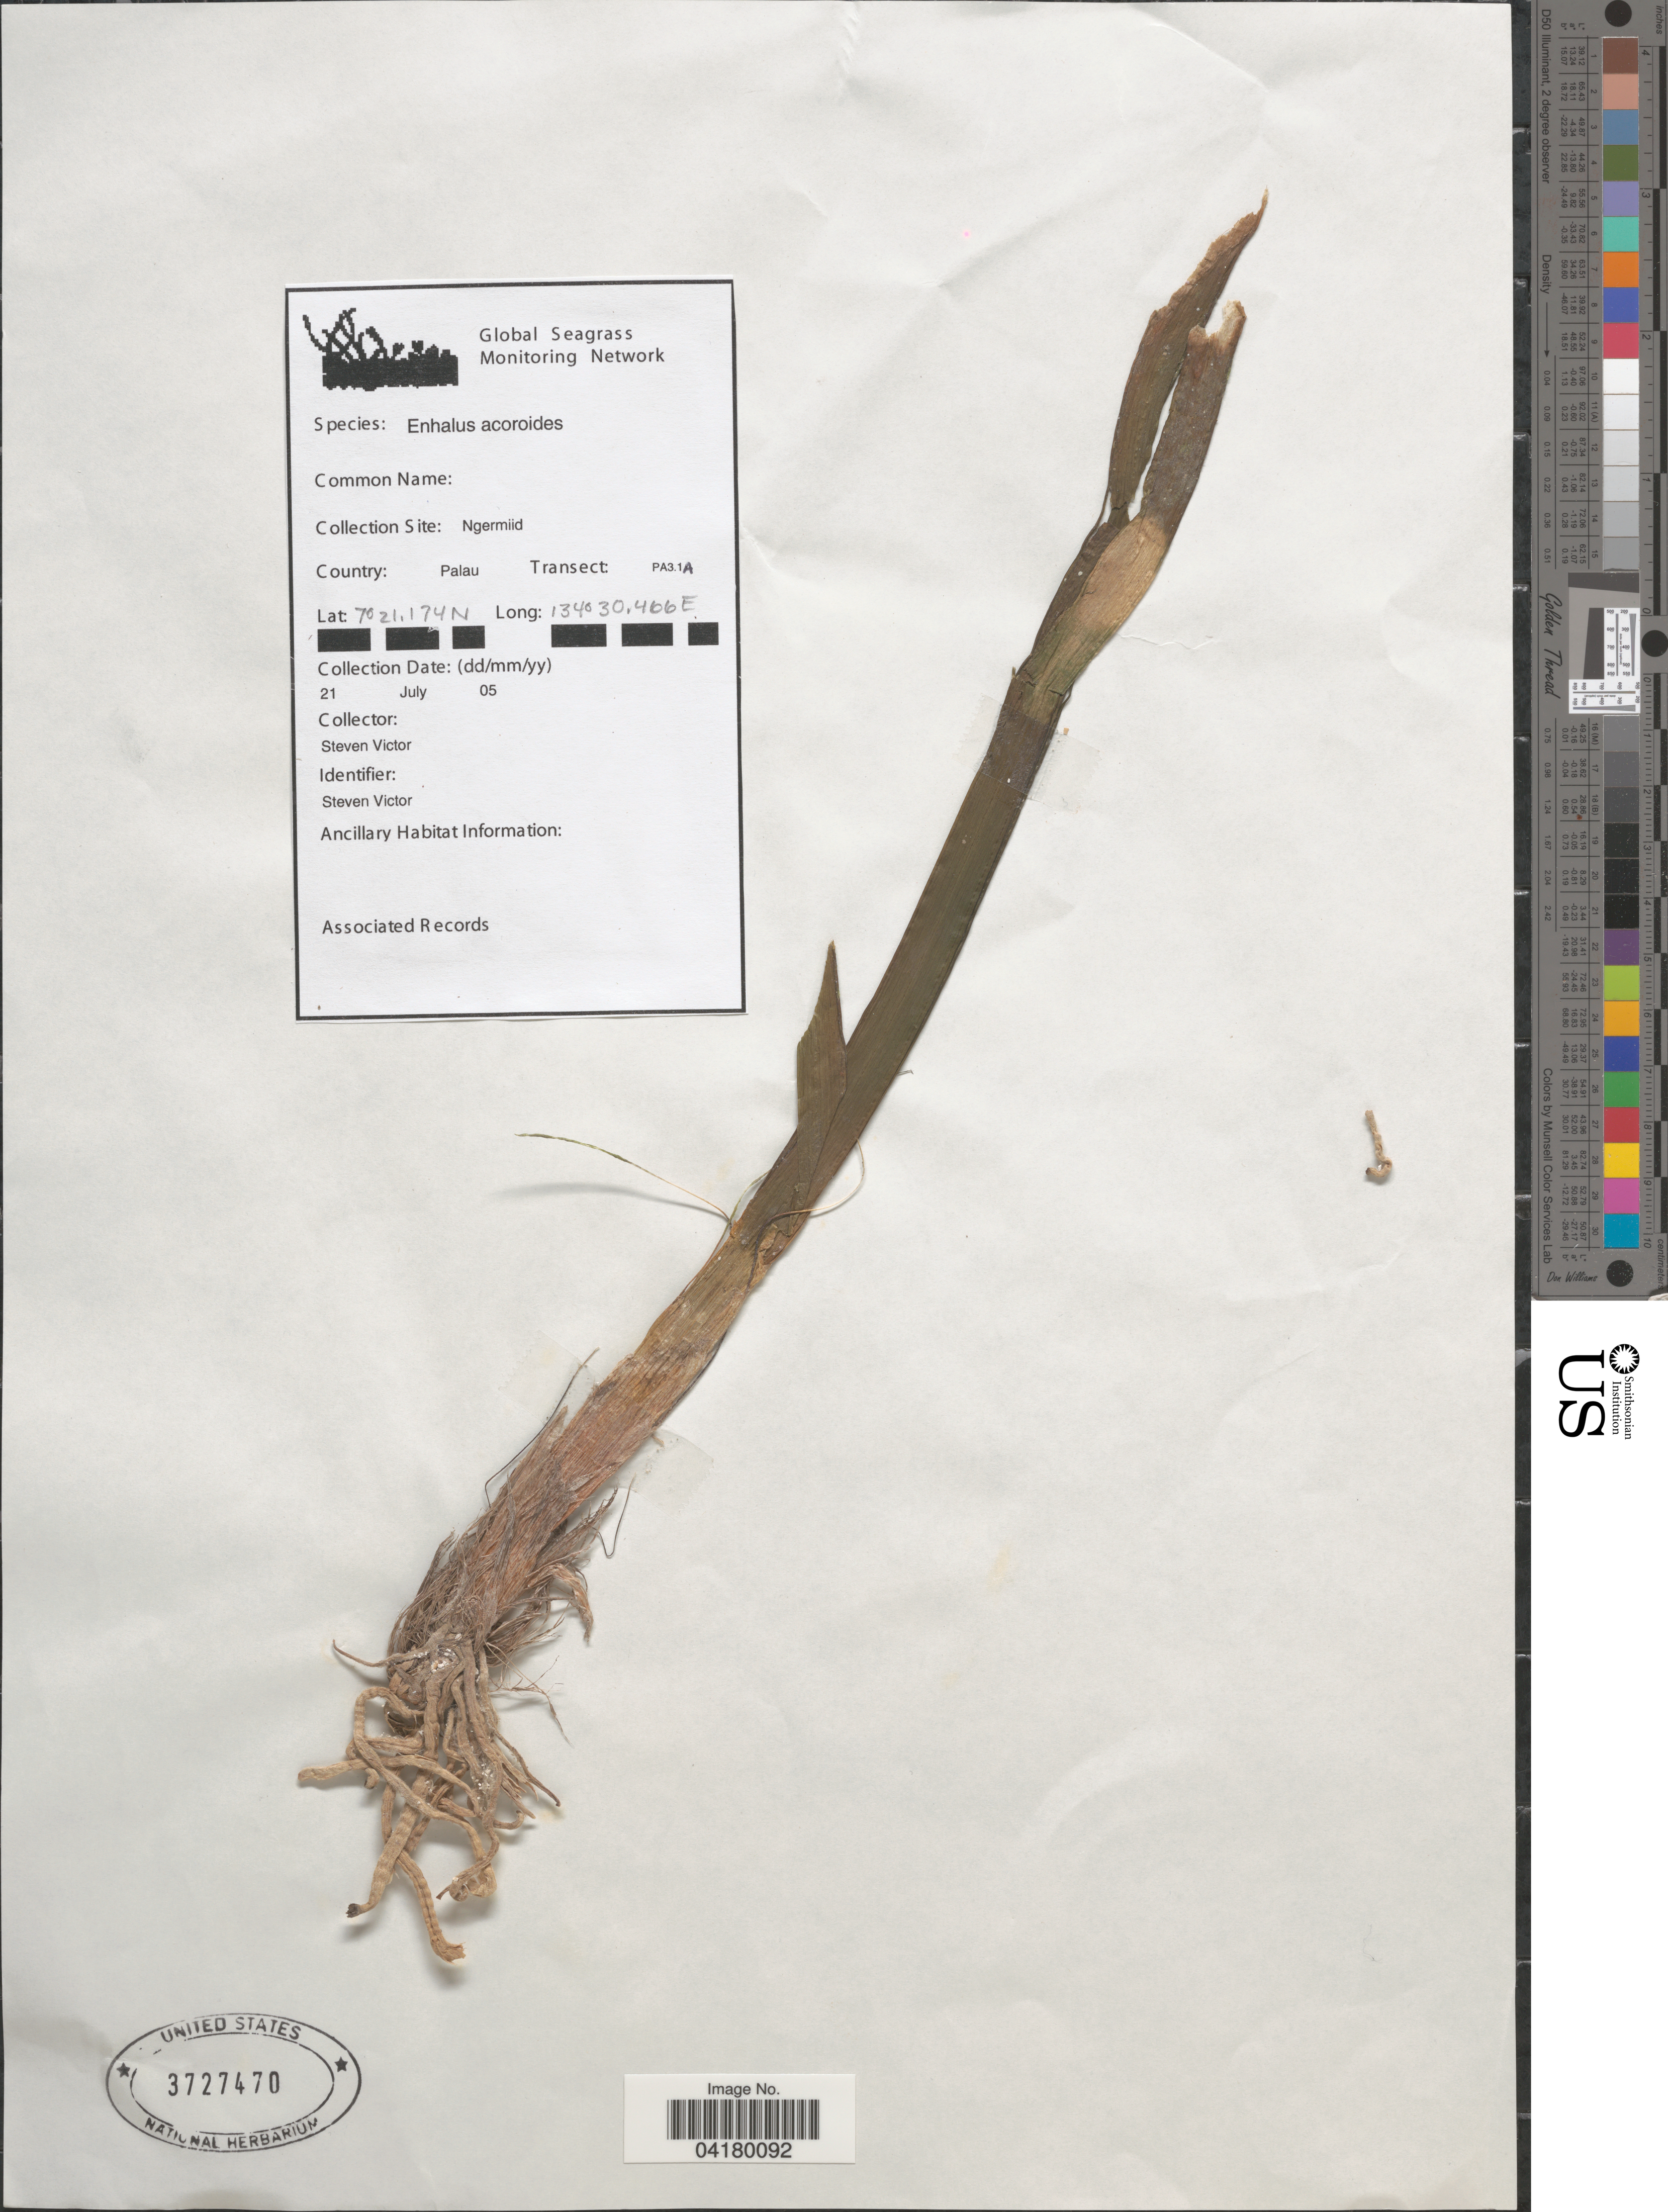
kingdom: Plantae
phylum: Tracheophyta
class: Liliopsida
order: Alismatales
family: Hydrocharitaceae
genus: Enhalus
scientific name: Enhalus acoroides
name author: (L. f.) Royle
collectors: S. Victor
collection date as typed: Transcribed d/m/y: 21/7/5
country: Palau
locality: Collection Site: Ngermiid. Country: Palau. Transect: PA3.1A.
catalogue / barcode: US 3727470